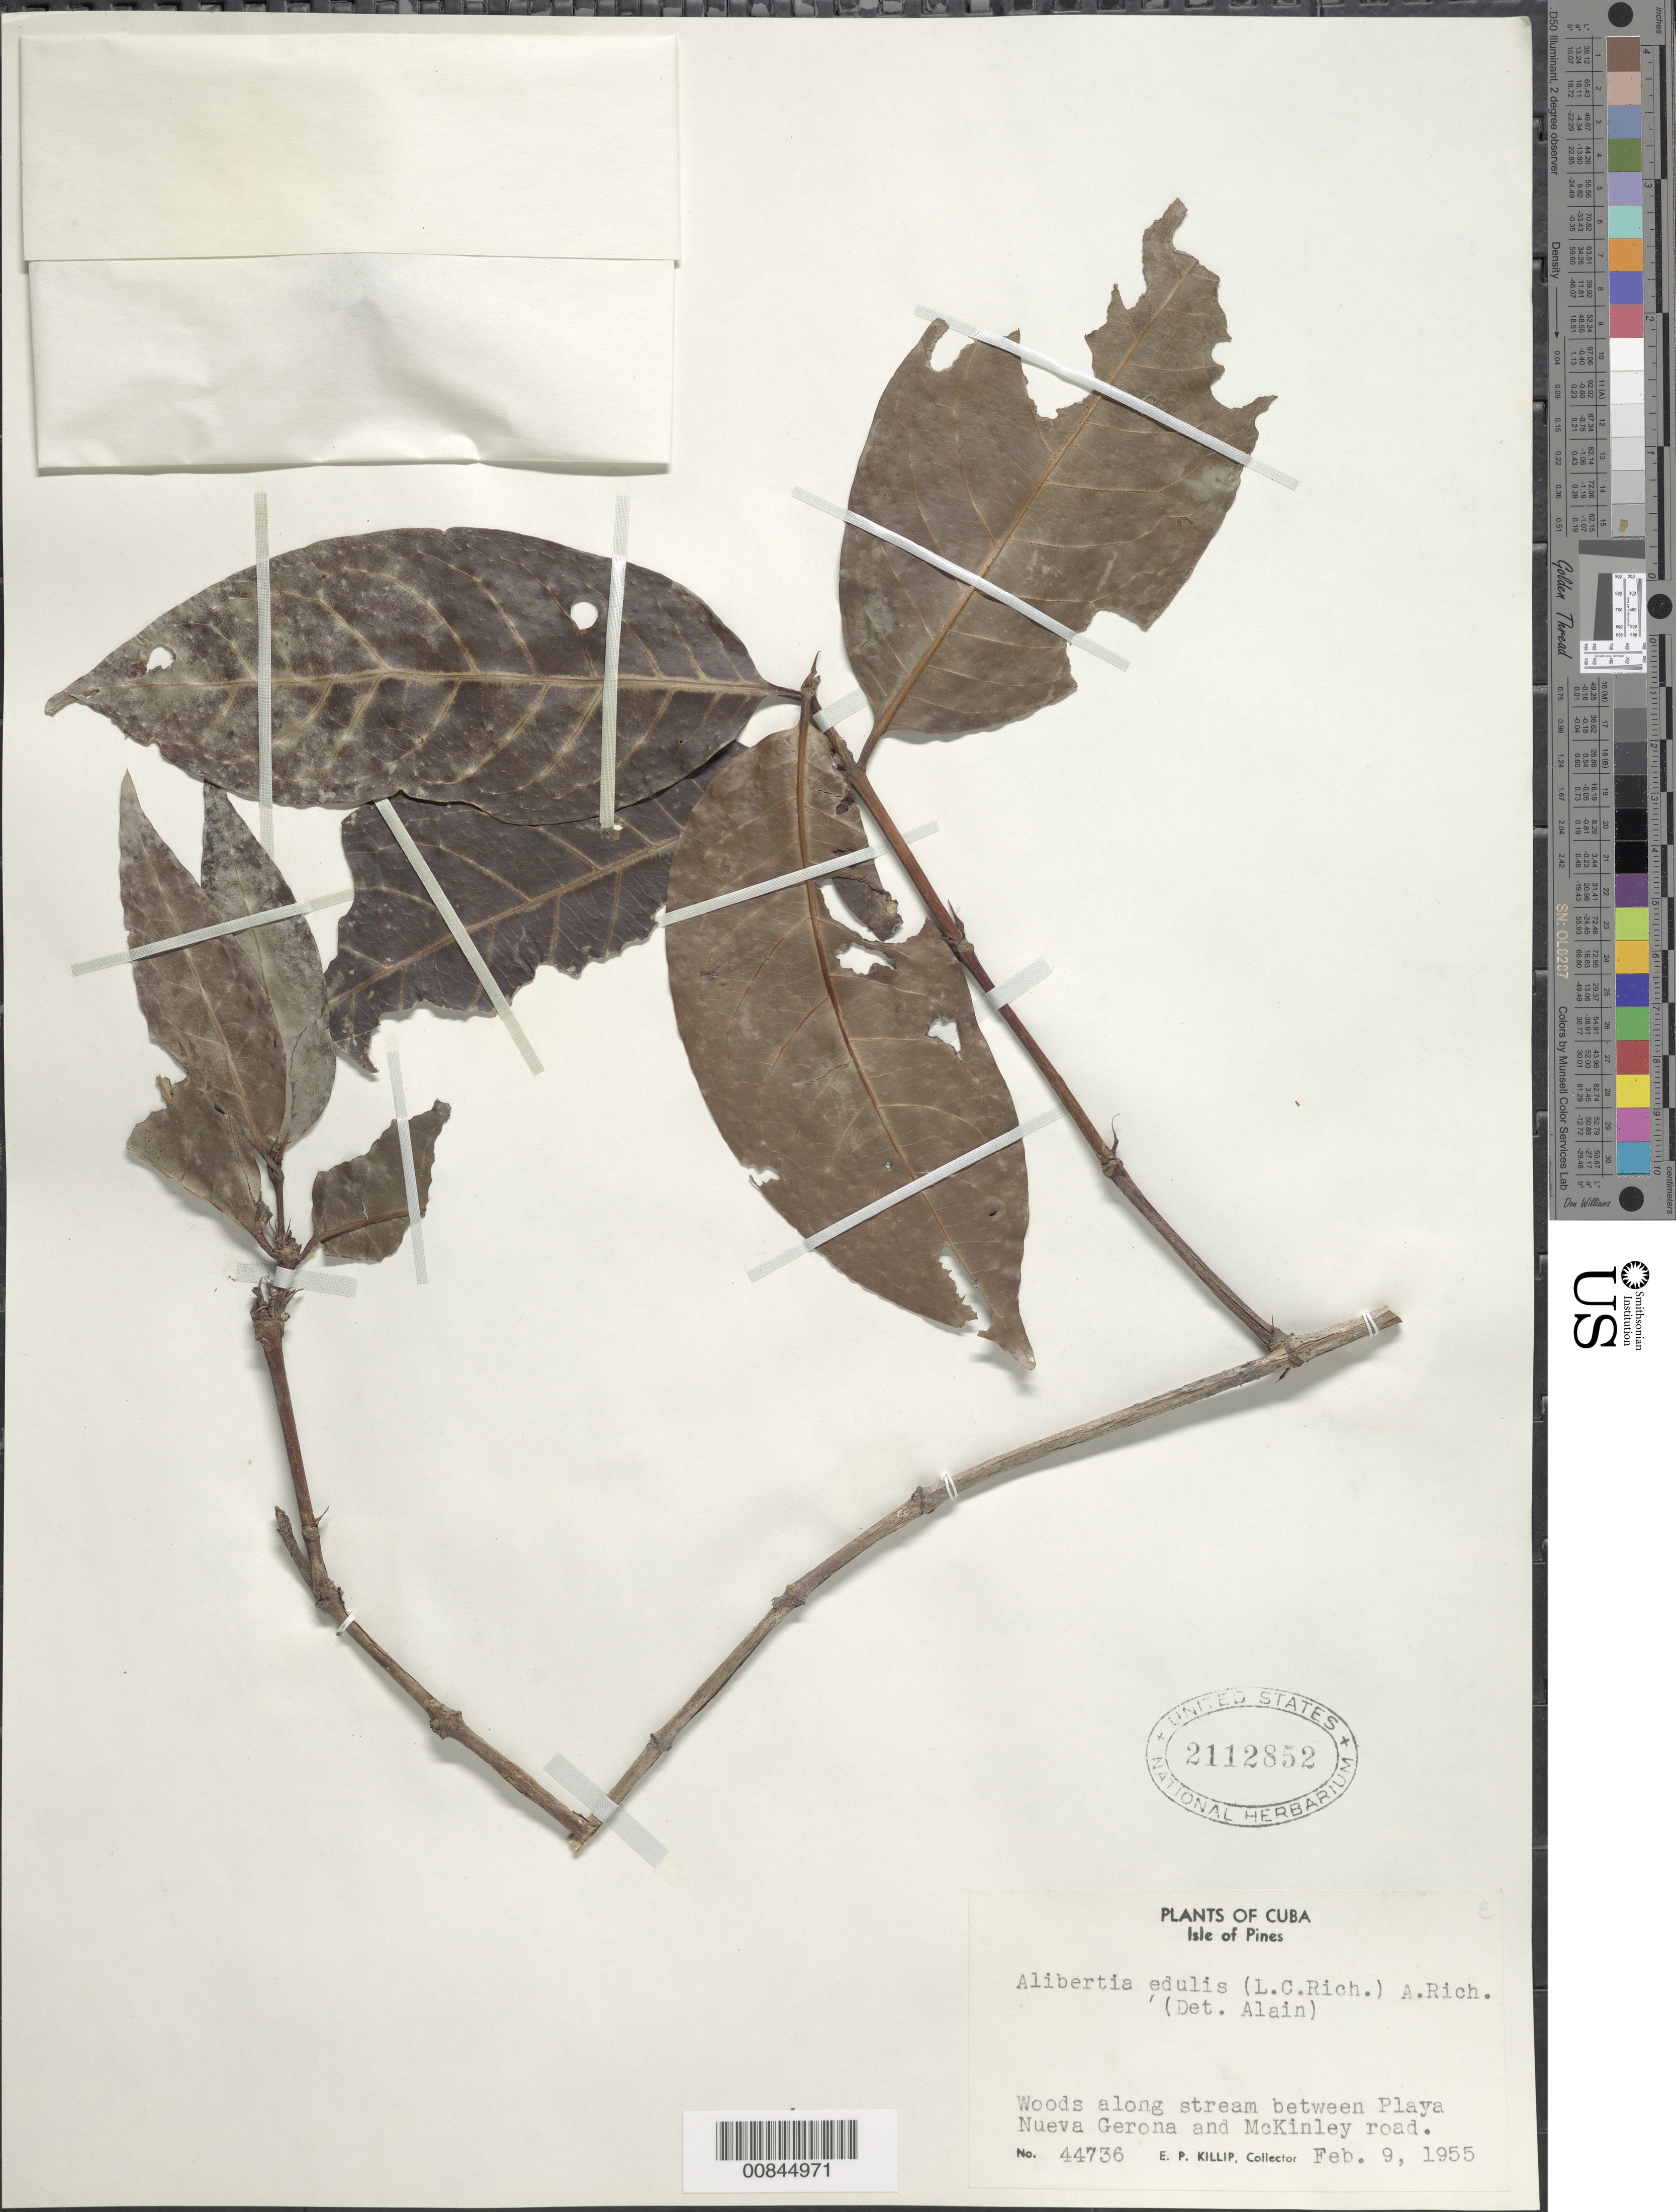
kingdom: Plantae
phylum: Tracheophyta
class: Magnoliopsida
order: Gentianales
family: Rubiaceae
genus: Alibertia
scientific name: Alibertia edulis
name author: (Rich.) A. Rich. ex DC.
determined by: Liogier, Alain H.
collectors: E. P. Killip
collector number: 44736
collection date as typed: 09 Feb 1955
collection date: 1955-02-09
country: Cuba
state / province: Isla de La Juventud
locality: Along stream between Playa Nueva Gerona and McKinley road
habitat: Woods along stream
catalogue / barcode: US 2112852